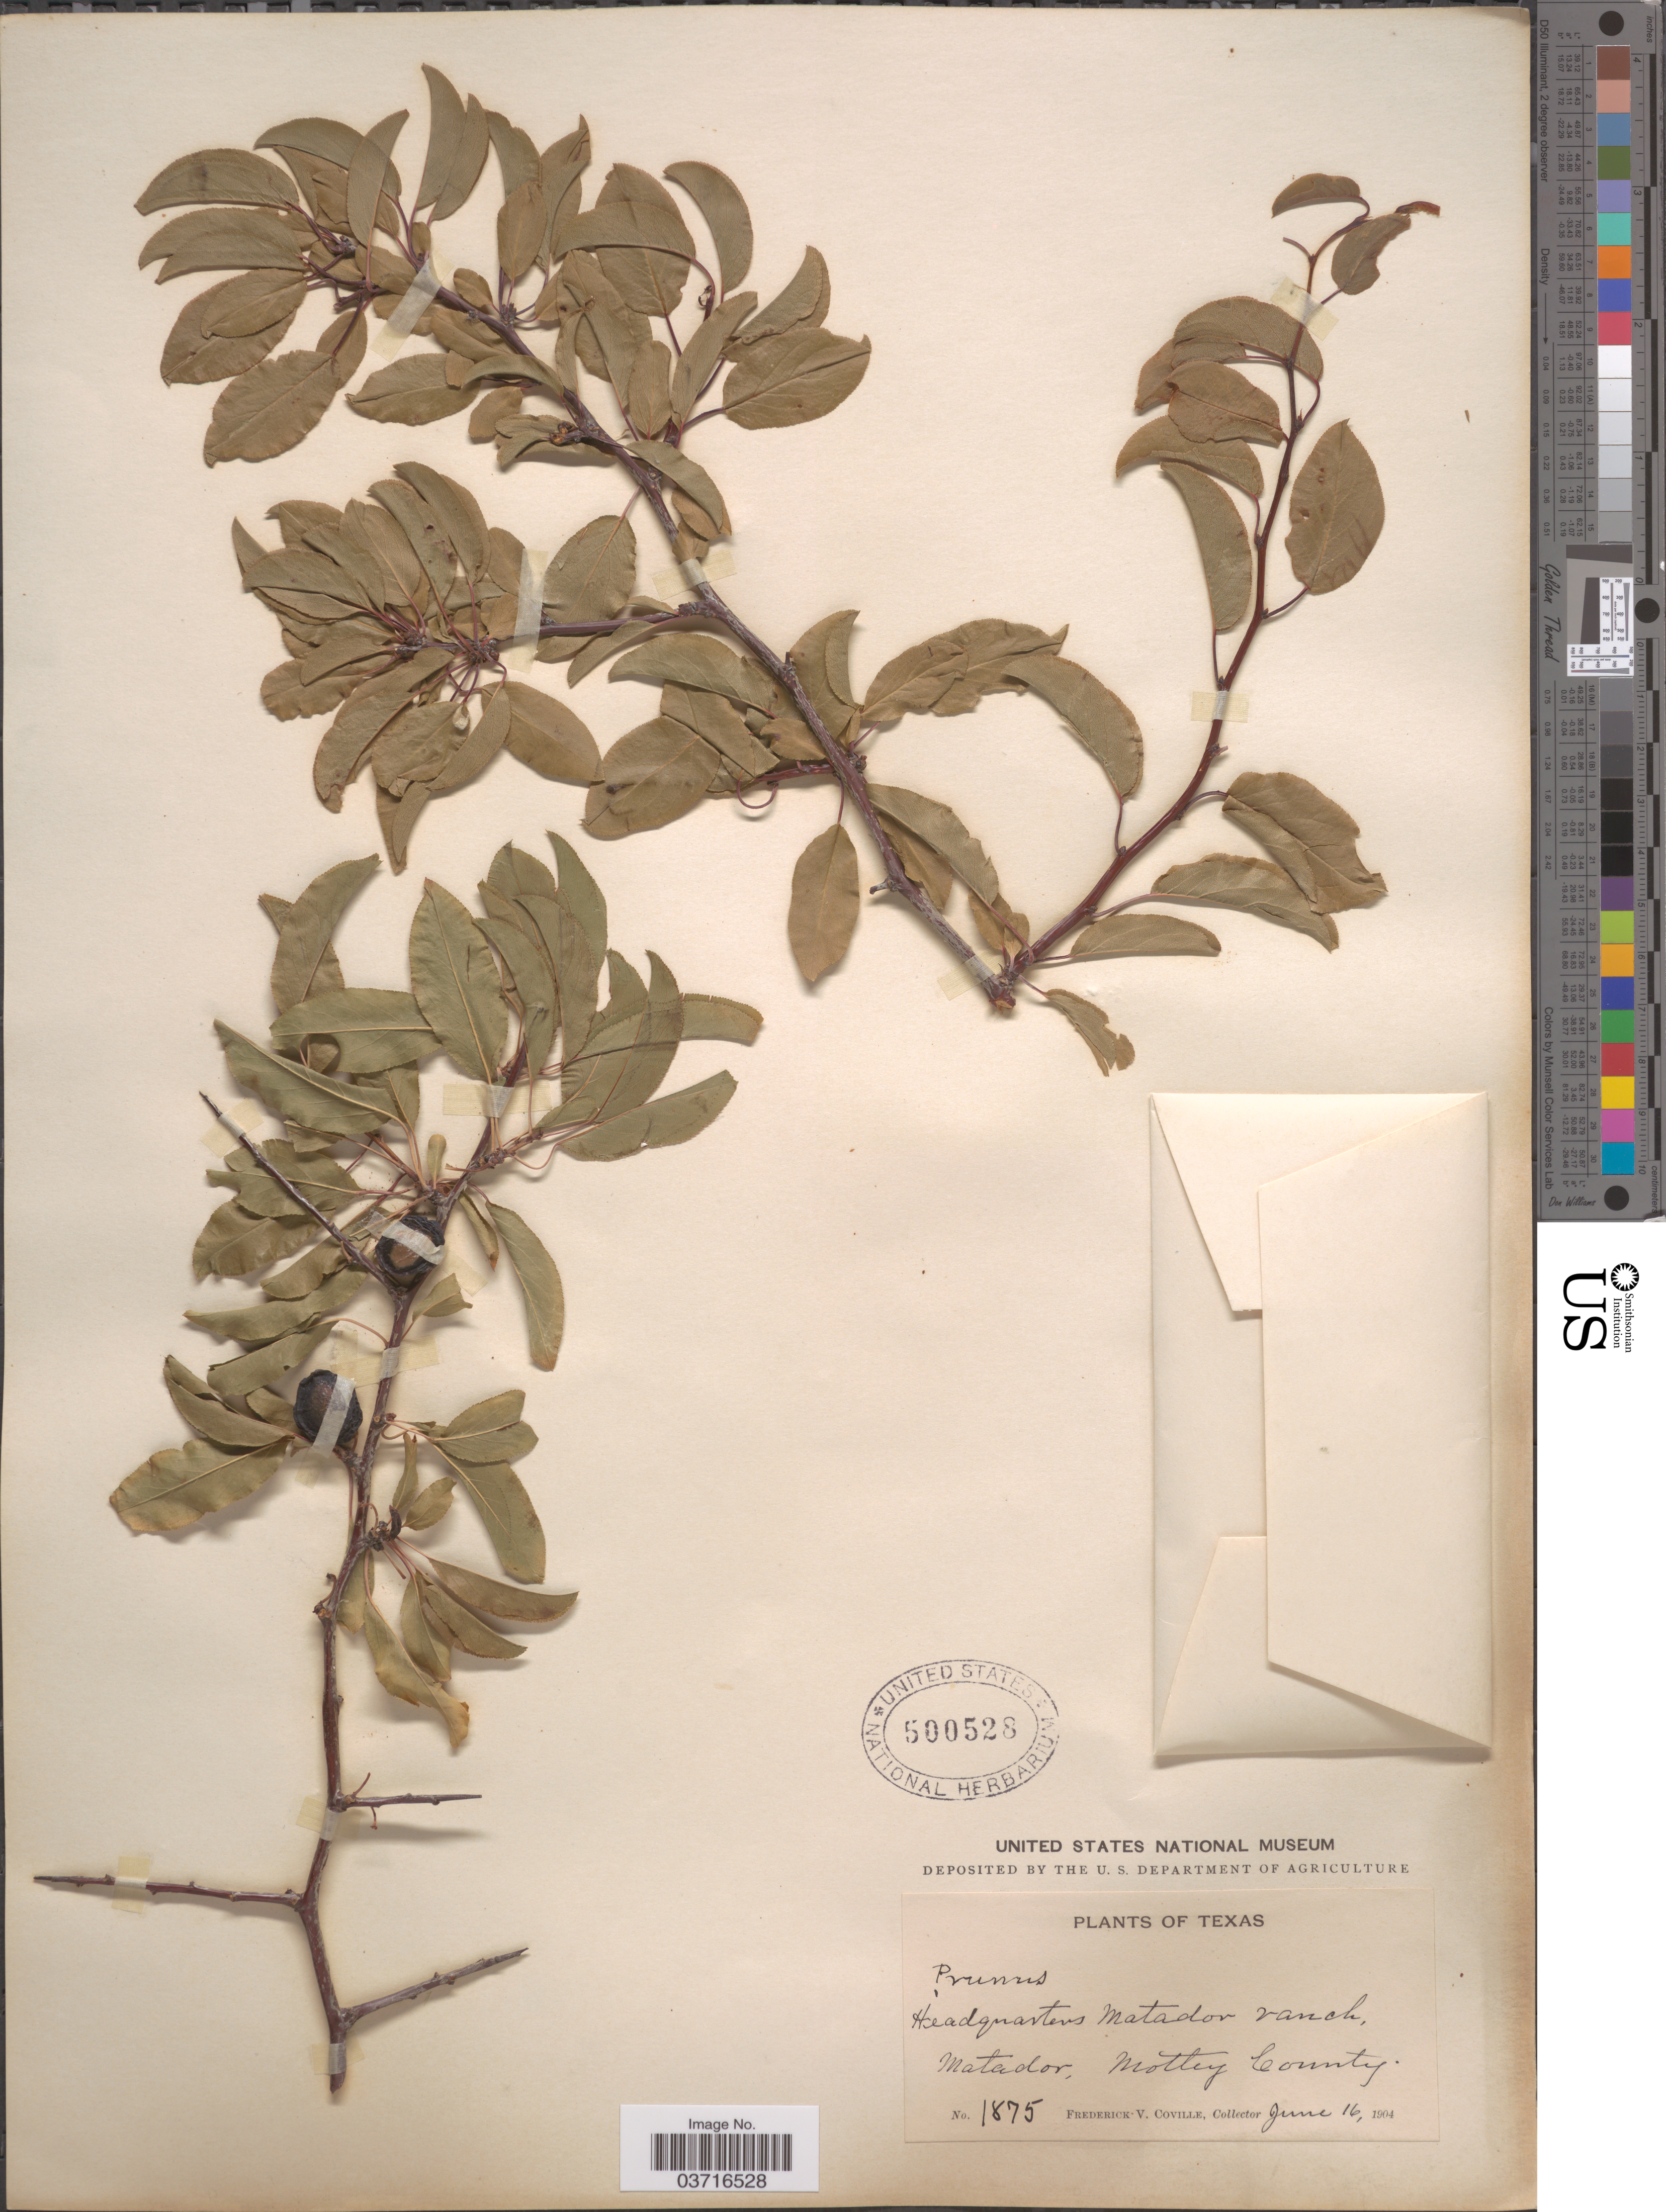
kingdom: Plantae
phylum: Tracheophyta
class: Magnoliopsida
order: Rosales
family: Rosaceae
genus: Prunus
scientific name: Prunus watsonii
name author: Sarg.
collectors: F. V. Coville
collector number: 1875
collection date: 1904-06-16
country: United States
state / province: Texas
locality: Headquarters Matador ranch, Matador, Motley County.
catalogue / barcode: US 500528